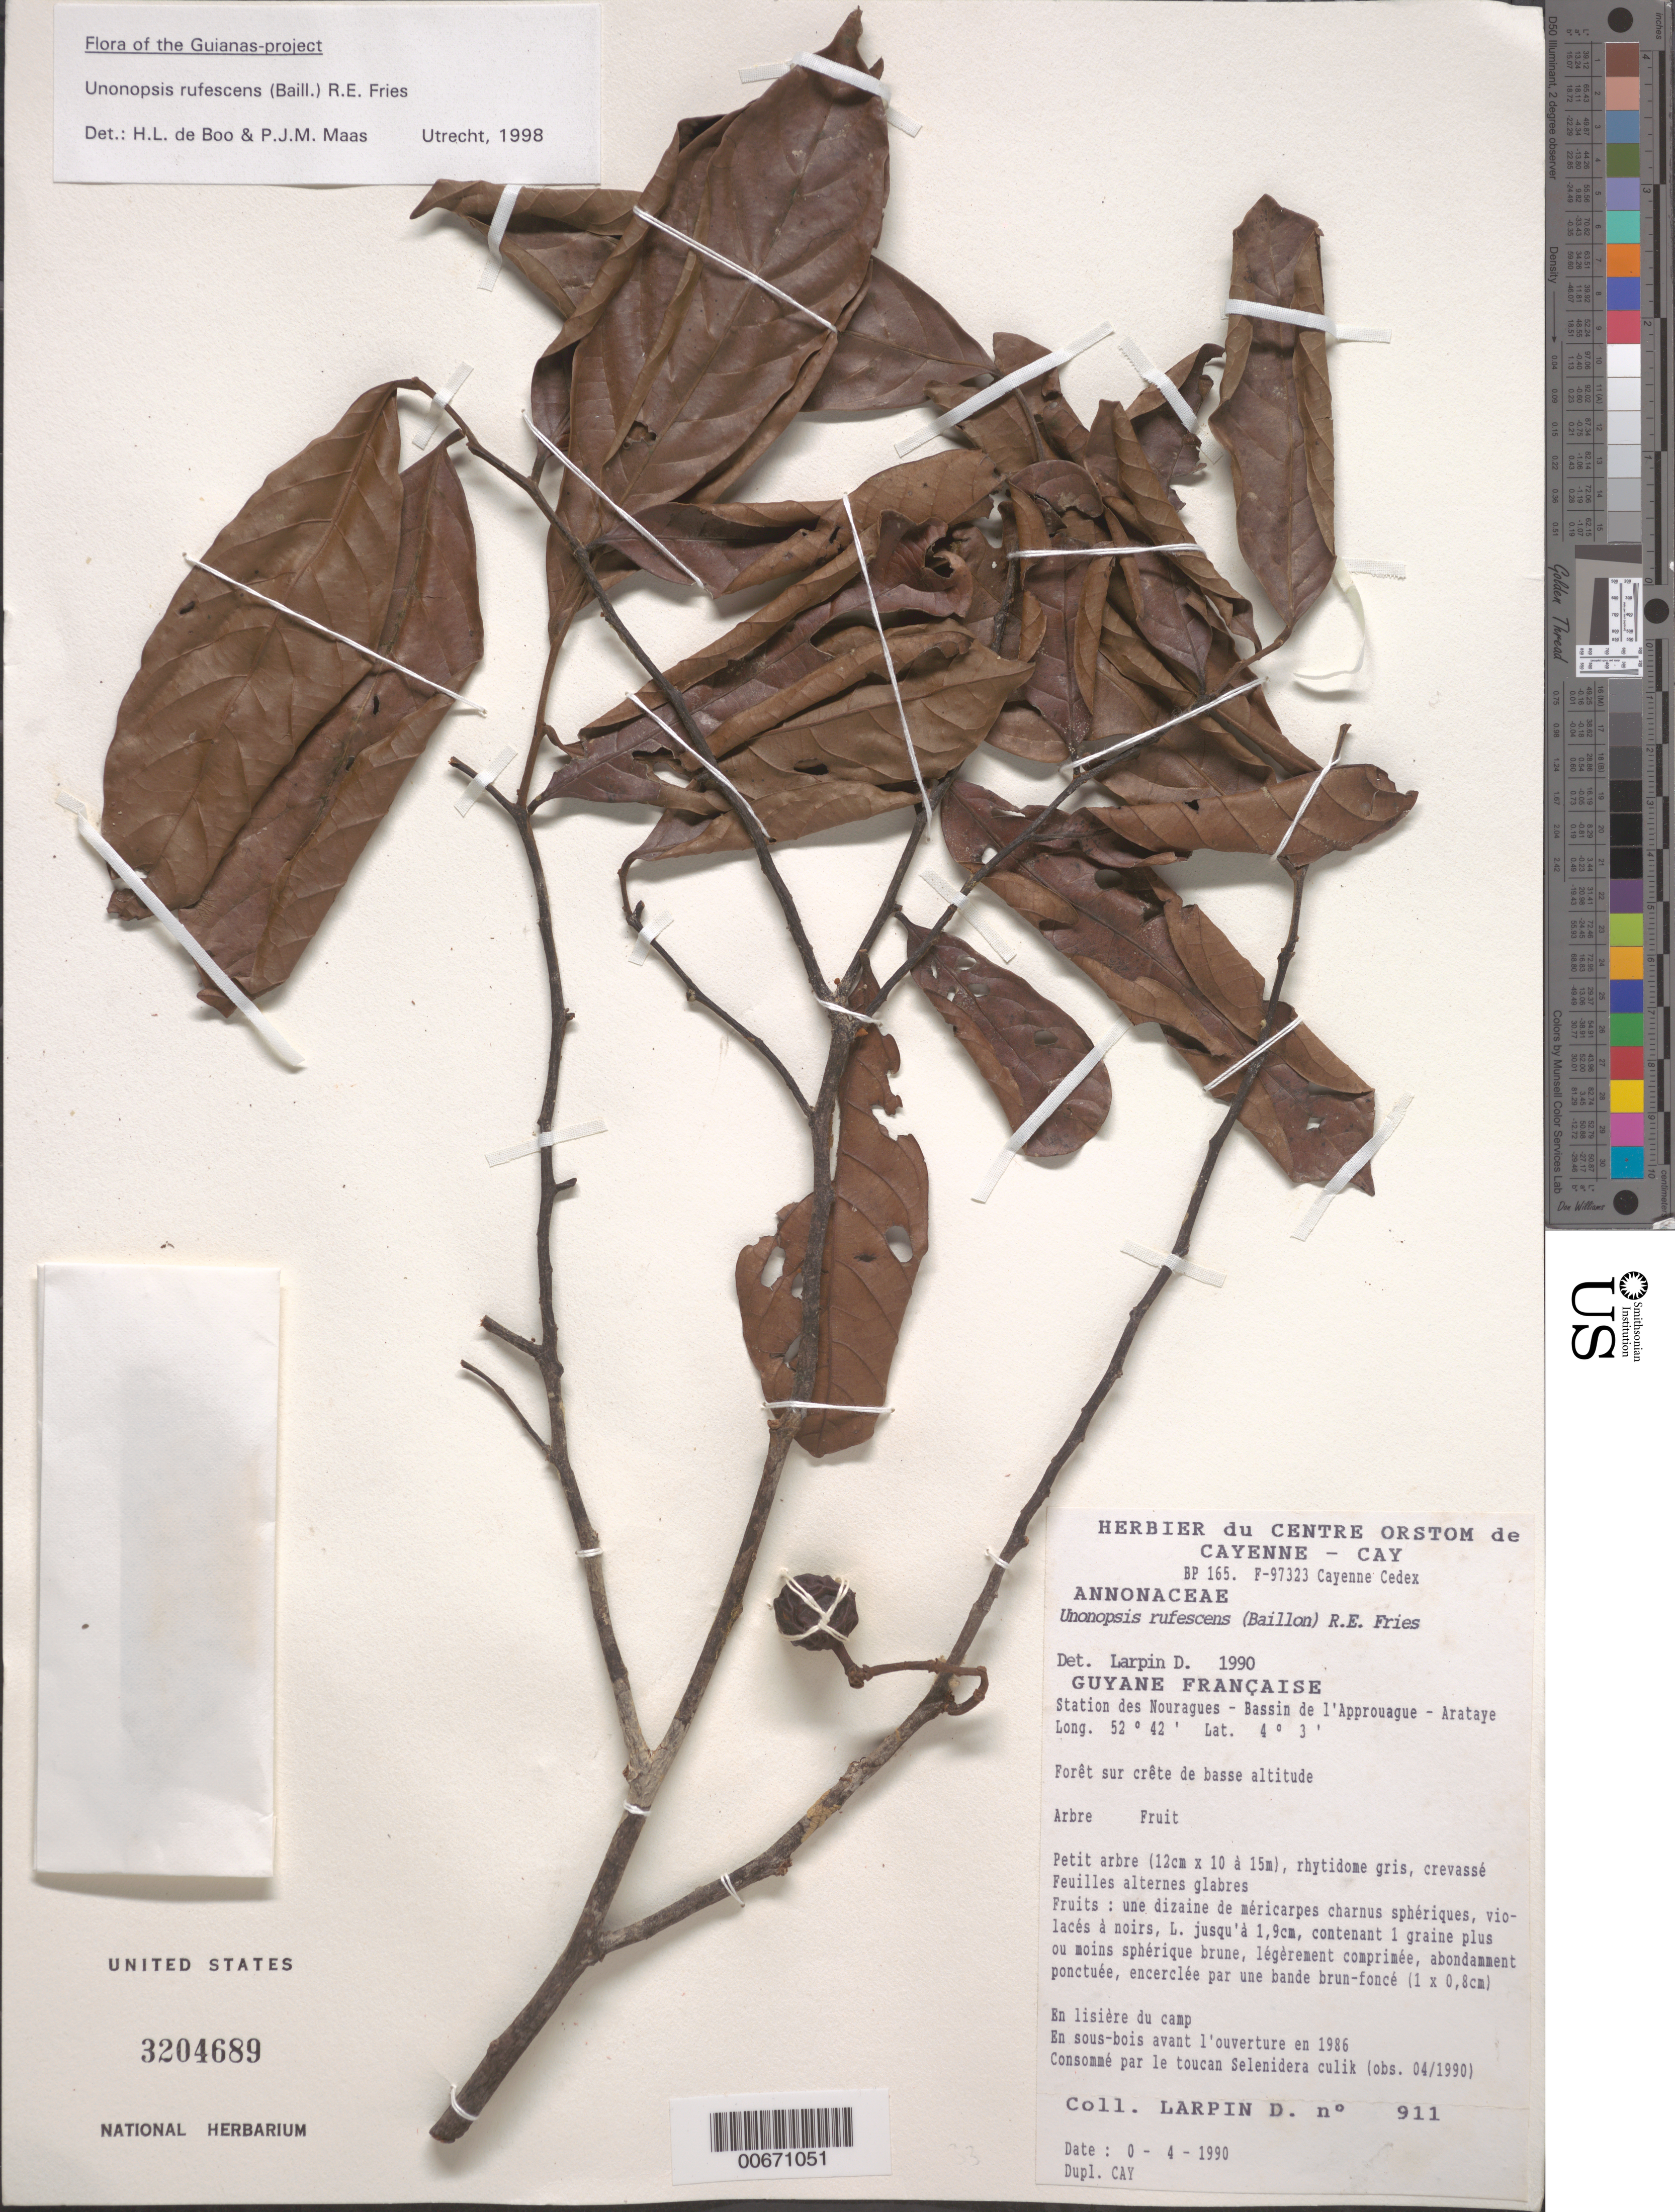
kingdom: Plantae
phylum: Tracheophyta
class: Magnoliopsida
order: Magnoliales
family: Annonaceae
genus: Unonopsis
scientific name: Unonopsis rufescens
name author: (Baill.) R.E. Fr.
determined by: Larpin, D.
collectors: D. Larpin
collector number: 911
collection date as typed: Apr-90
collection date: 1990-04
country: French Guiana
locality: Station des Nouragues, Bassin de l'Approuague, Arataye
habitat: Forest on low altitude ridge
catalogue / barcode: US 3204689